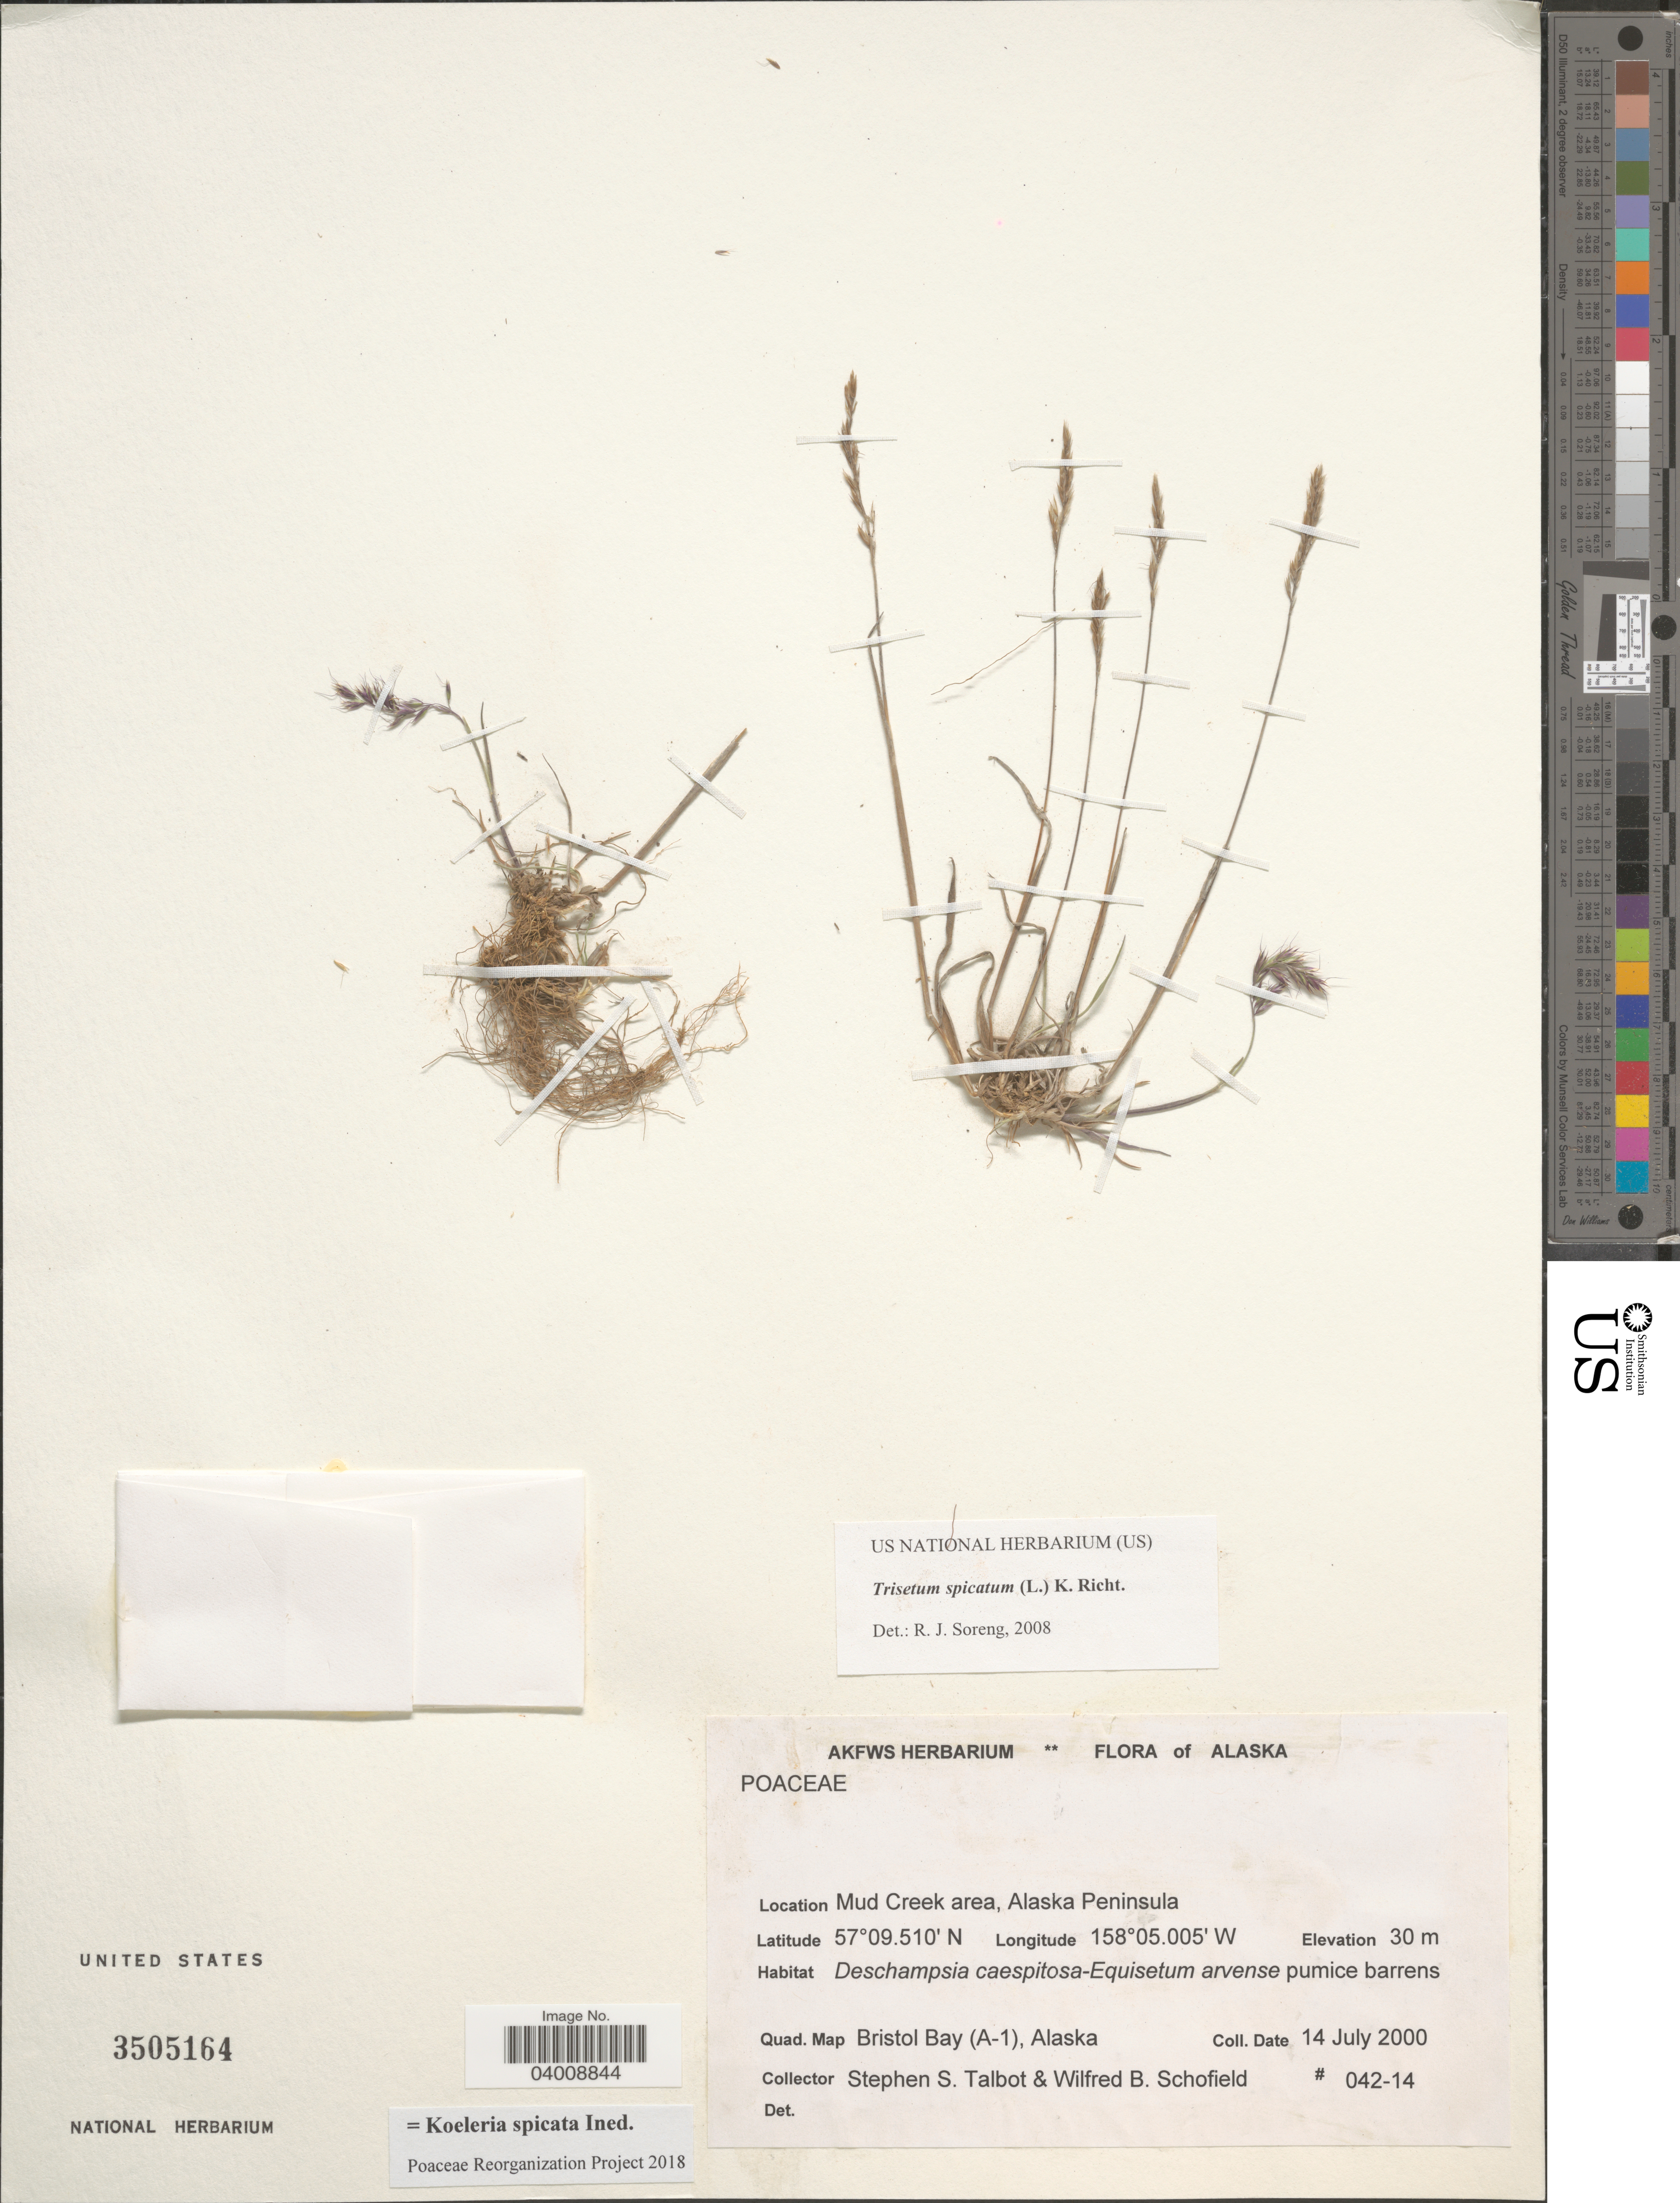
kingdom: Plantae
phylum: Tracheophyta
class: Liliopsida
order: Poales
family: Poaceae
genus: Koeleria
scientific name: Koeleria spicata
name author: (L.) Barberá et al.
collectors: S. S. Talbot & W. Schofield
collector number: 042-14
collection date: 2000-07-14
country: United States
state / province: Alaska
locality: Mud Creek area, Alaska Peninsula. Quad. Map Bristol Bay (A-1).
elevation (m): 30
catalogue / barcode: US 3505164